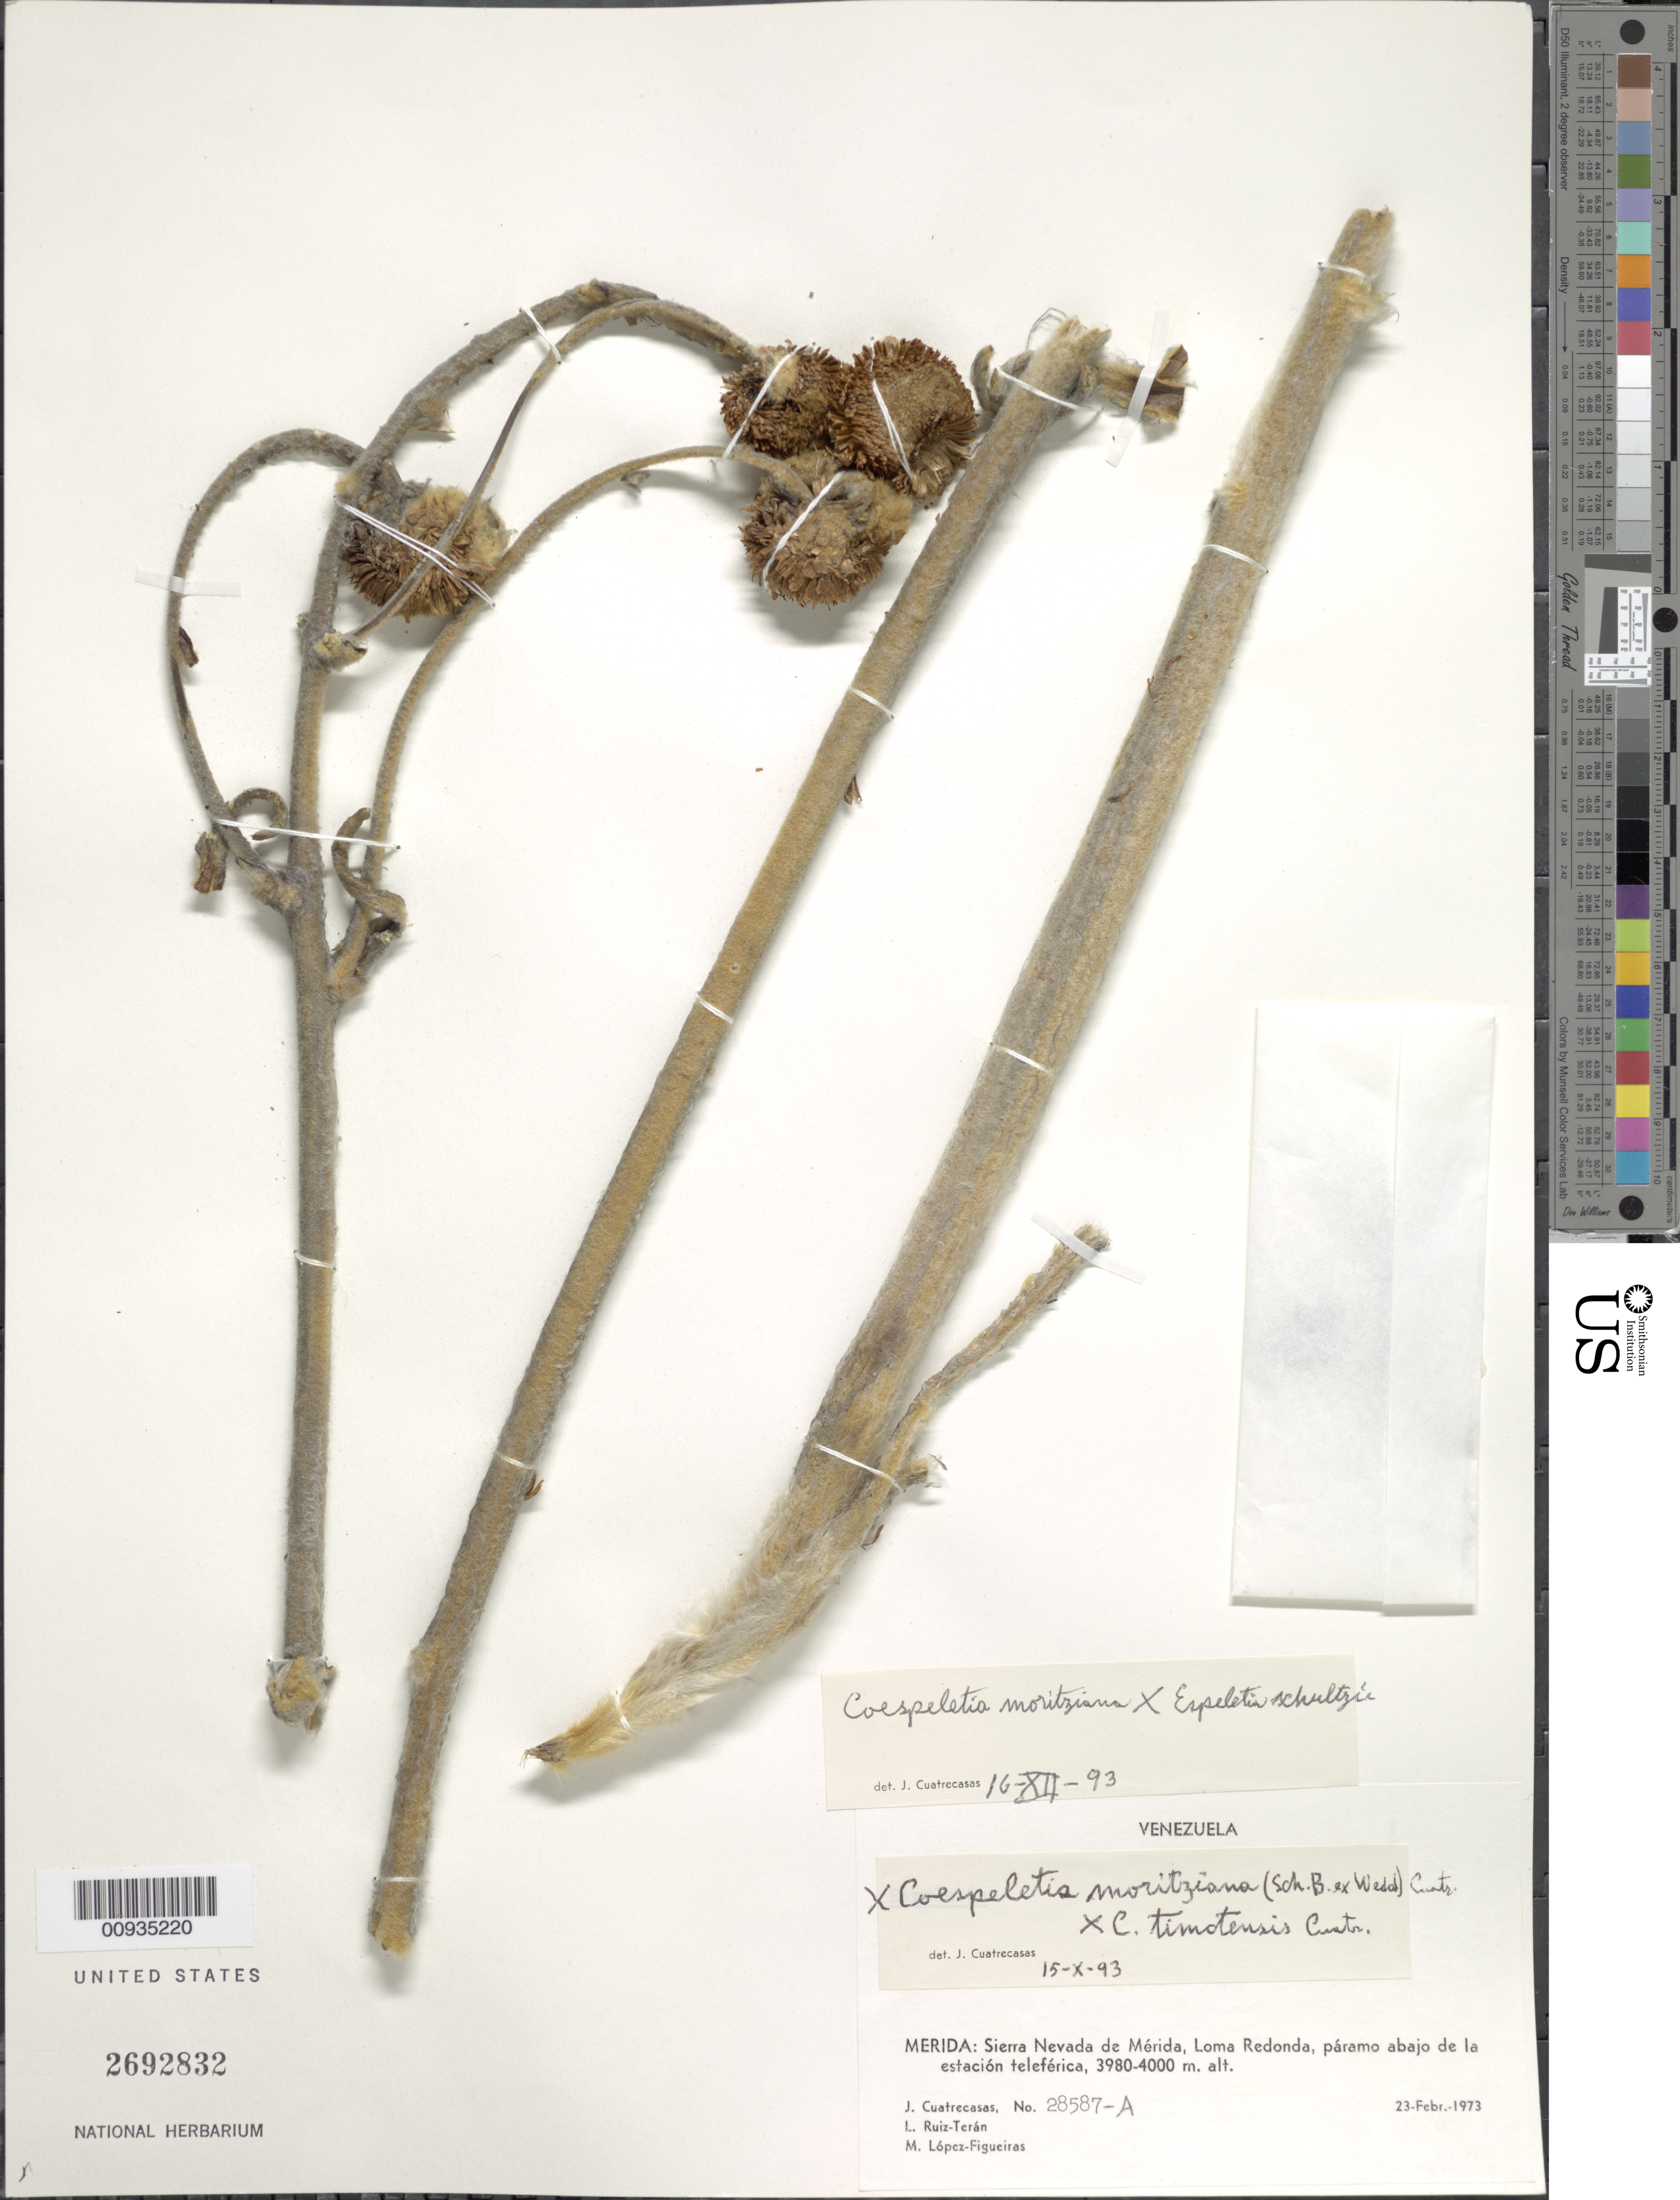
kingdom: Plantae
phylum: Tracheophyta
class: Magnoliopsida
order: Asterales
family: Asteraceae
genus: Coespeletia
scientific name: Coespeletia x aurantia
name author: Aristeg.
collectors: J. Cuatrecasas, L. E. Ruíz-Terán & M. López Figueiras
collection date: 1973-02-23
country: Venezuela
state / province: Mérida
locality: Sierra Nevada de Mérida, Loma Redonda, páramo abajo de la estación teleférica.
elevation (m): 3980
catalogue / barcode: US 2692832